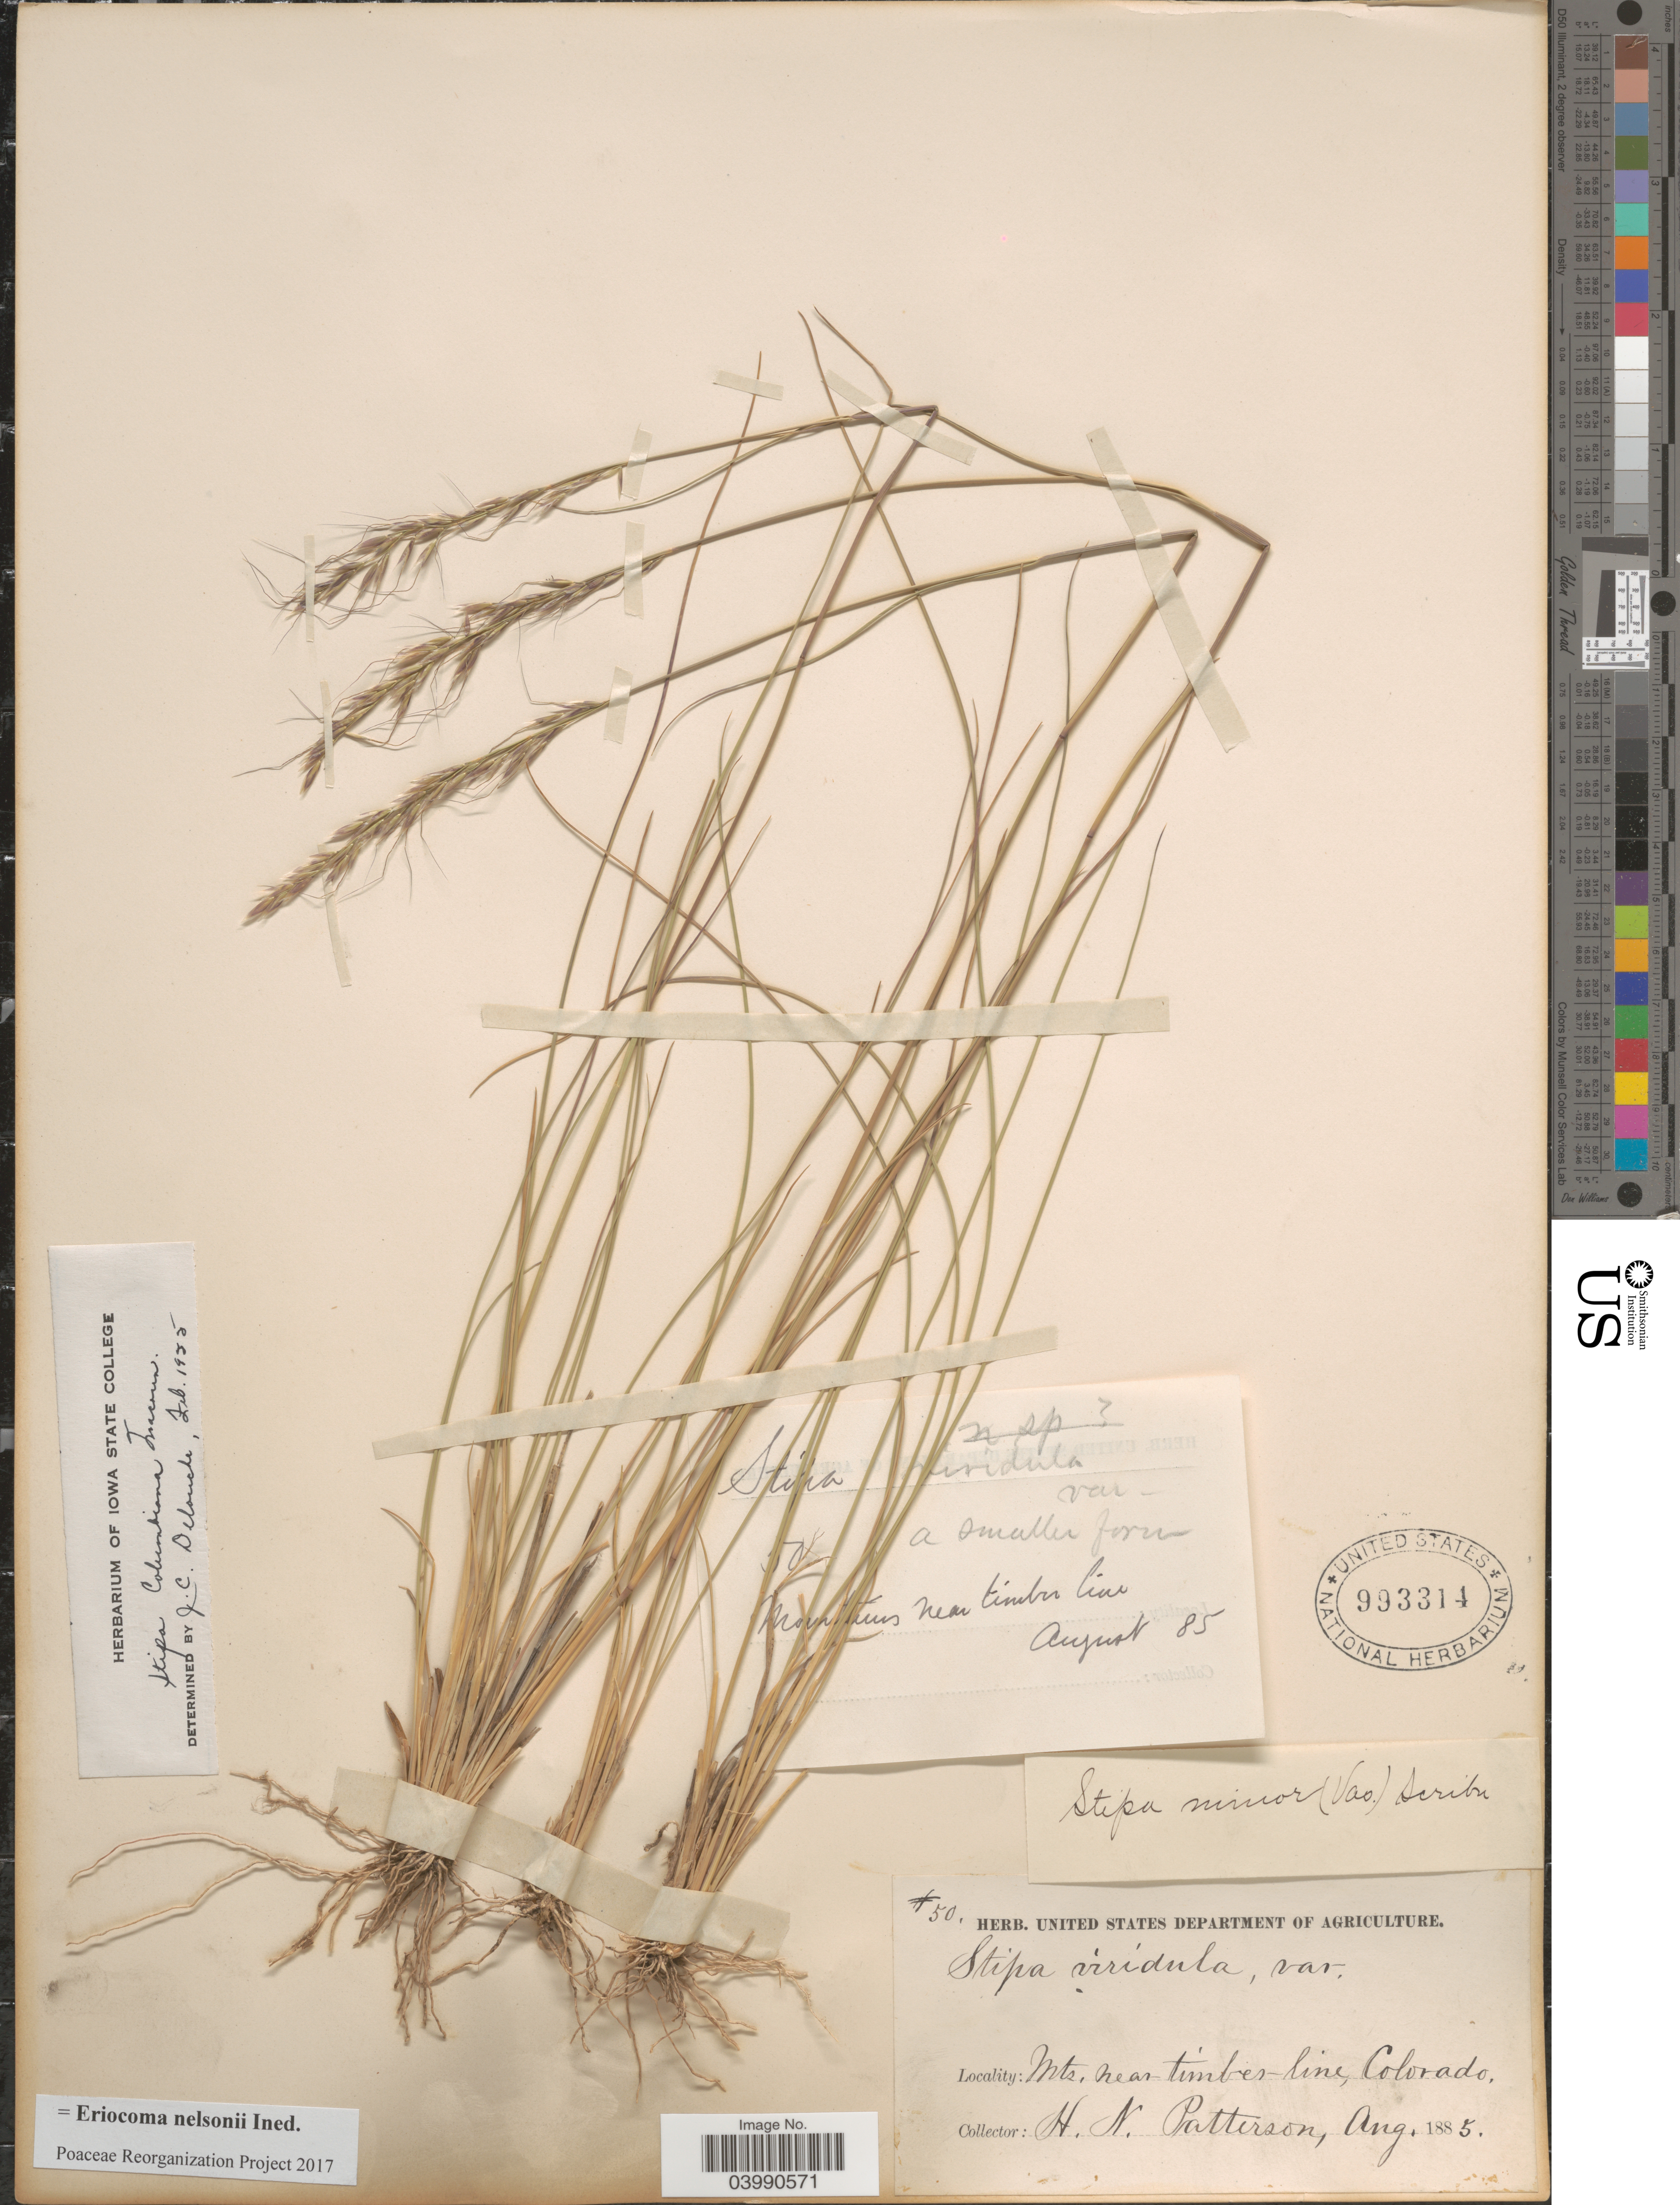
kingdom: Plantae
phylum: Tracheophyta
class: Liliopsida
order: Poales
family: Poaceae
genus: Eriocoma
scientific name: Eriocoma nelsonii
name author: (Scribn.) Romasch.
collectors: H. N. Patterson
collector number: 50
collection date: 1885-08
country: United States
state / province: Colorado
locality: Mts. near timberline.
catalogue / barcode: US 993314